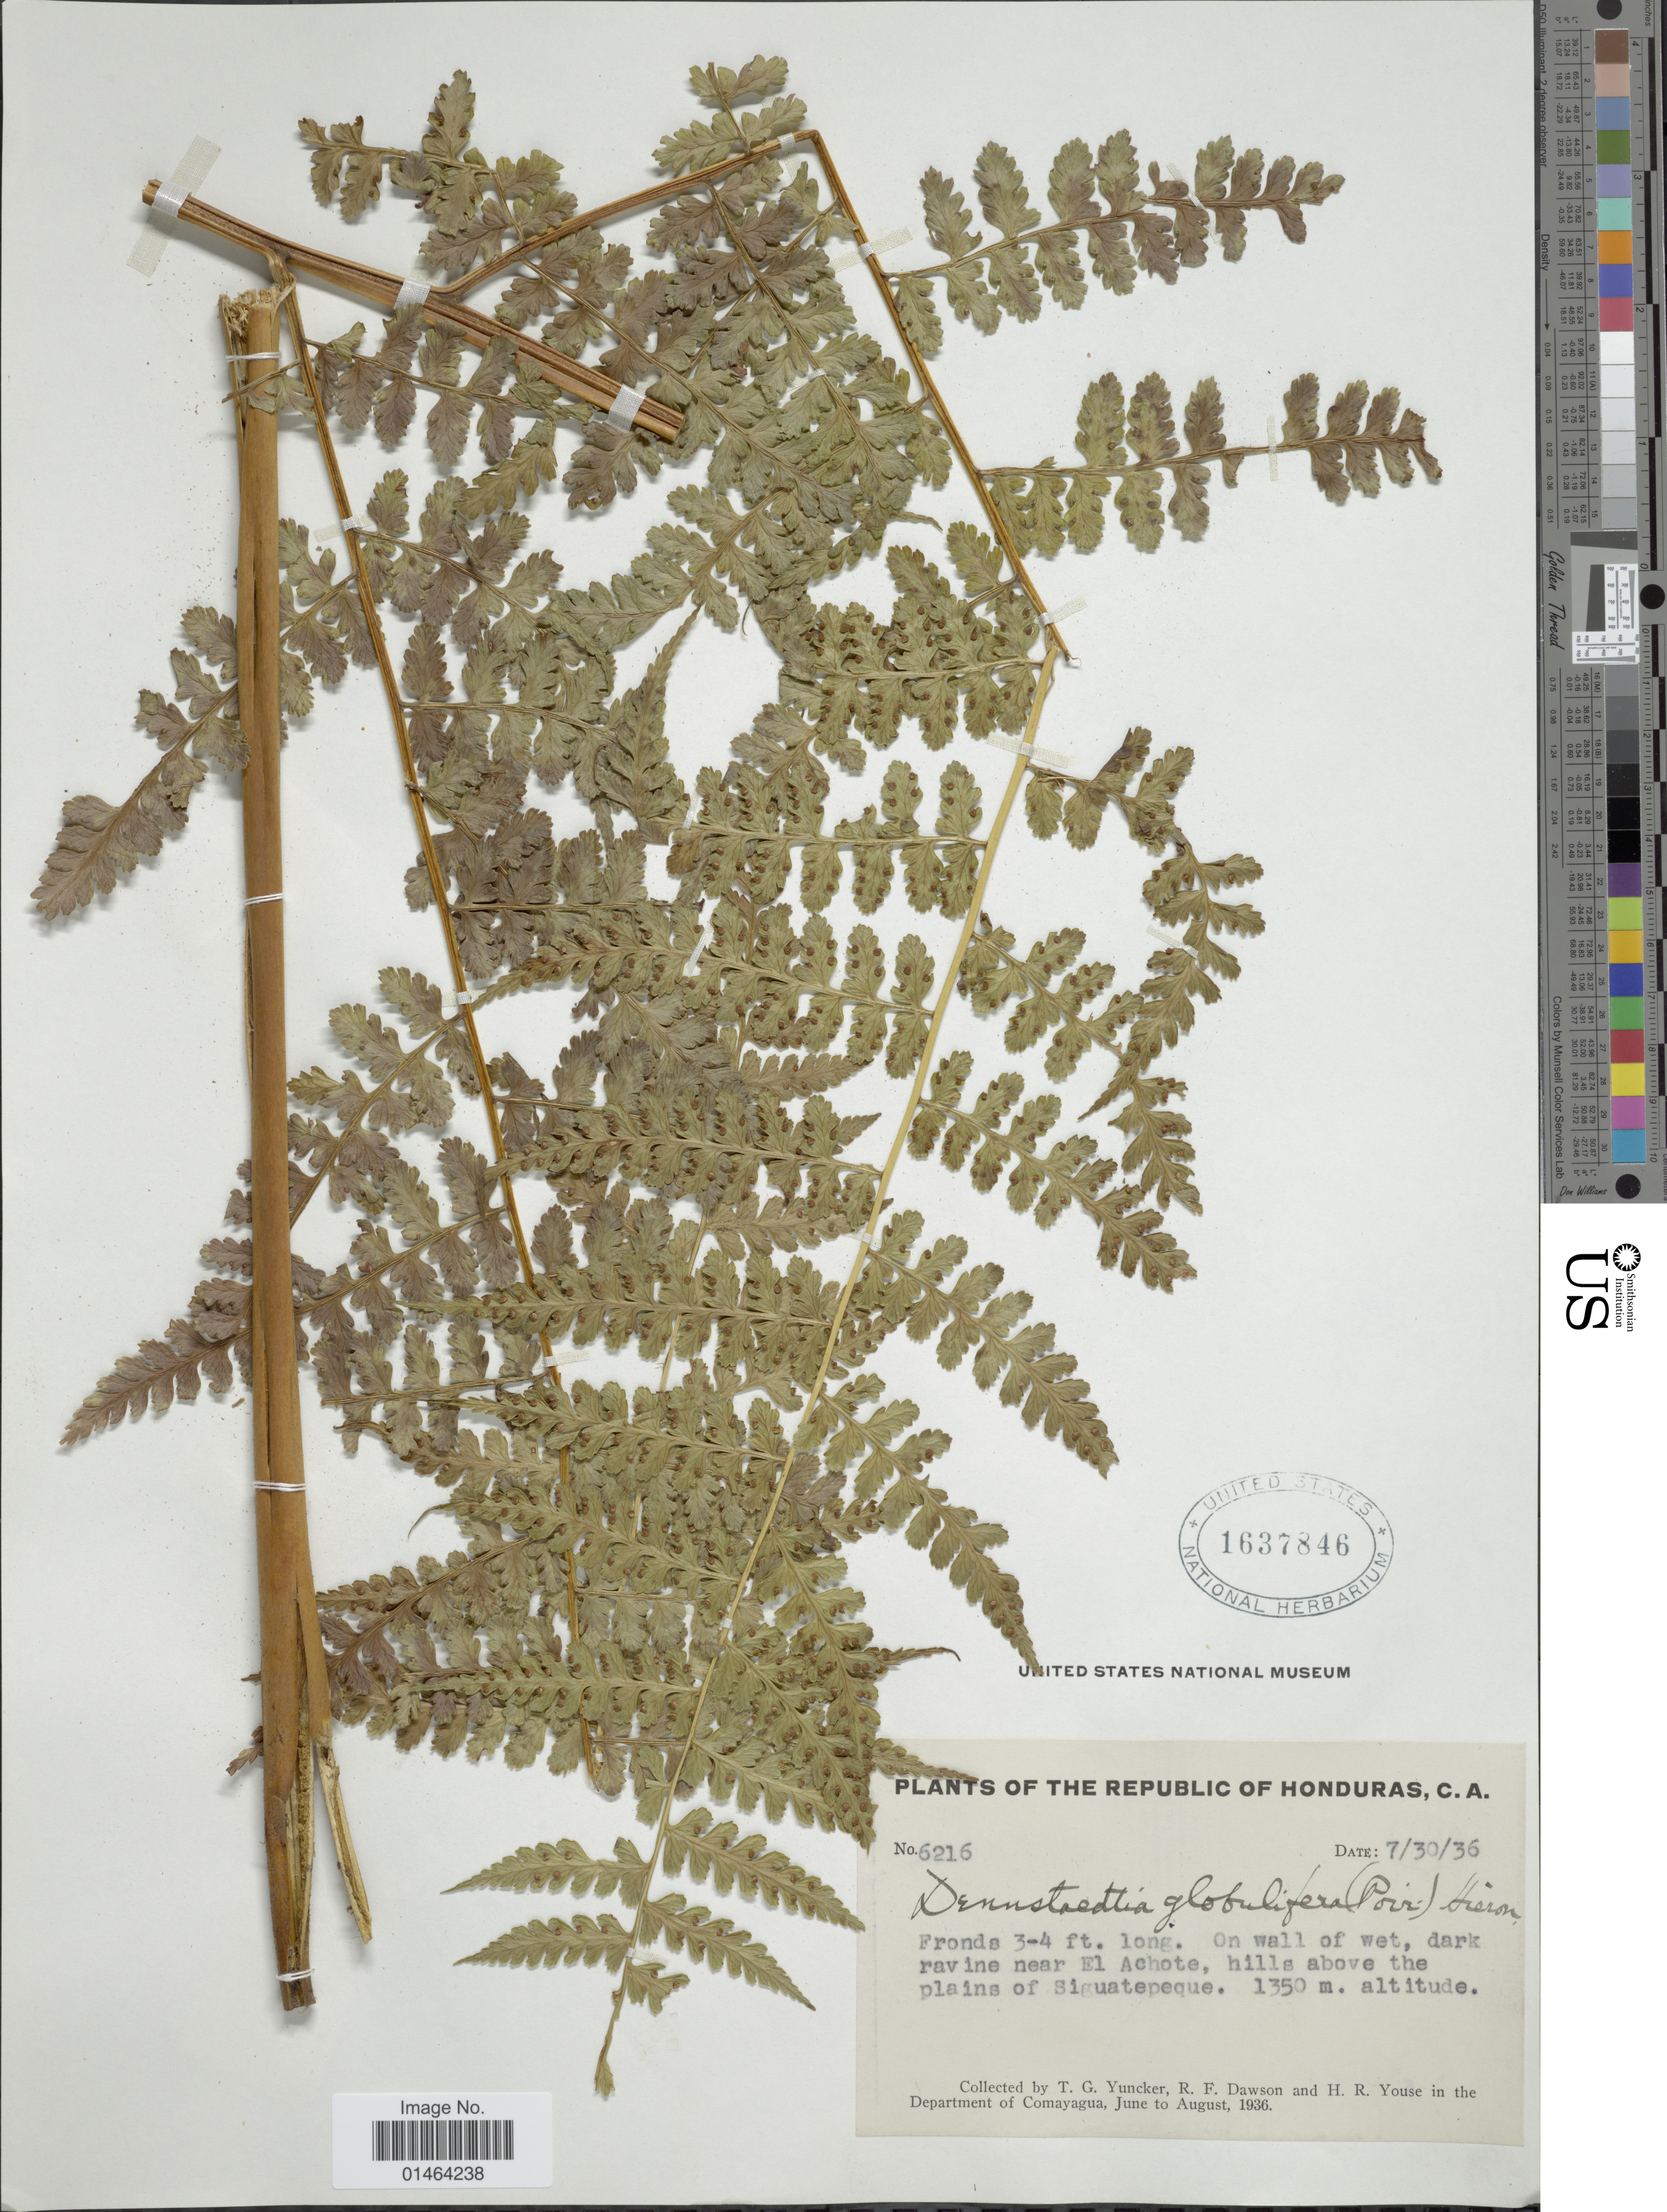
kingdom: Plantae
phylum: Tracheophyta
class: Polypodiopsida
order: Polypodiales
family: Dennstaedtiaceae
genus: Dennstaedtia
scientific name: Dennstaedtia globulifera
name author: (Poir.) Hieron.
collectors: T. G. Yuncker, R. F. Dawson & H. Youse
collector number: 6216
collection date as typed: Transcribed d/m/y: 30/7/36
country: Honduras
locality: Dark ravine near El Achote, hills above the plains of Siguatepeque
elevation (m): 1350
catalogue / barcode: US 1637846